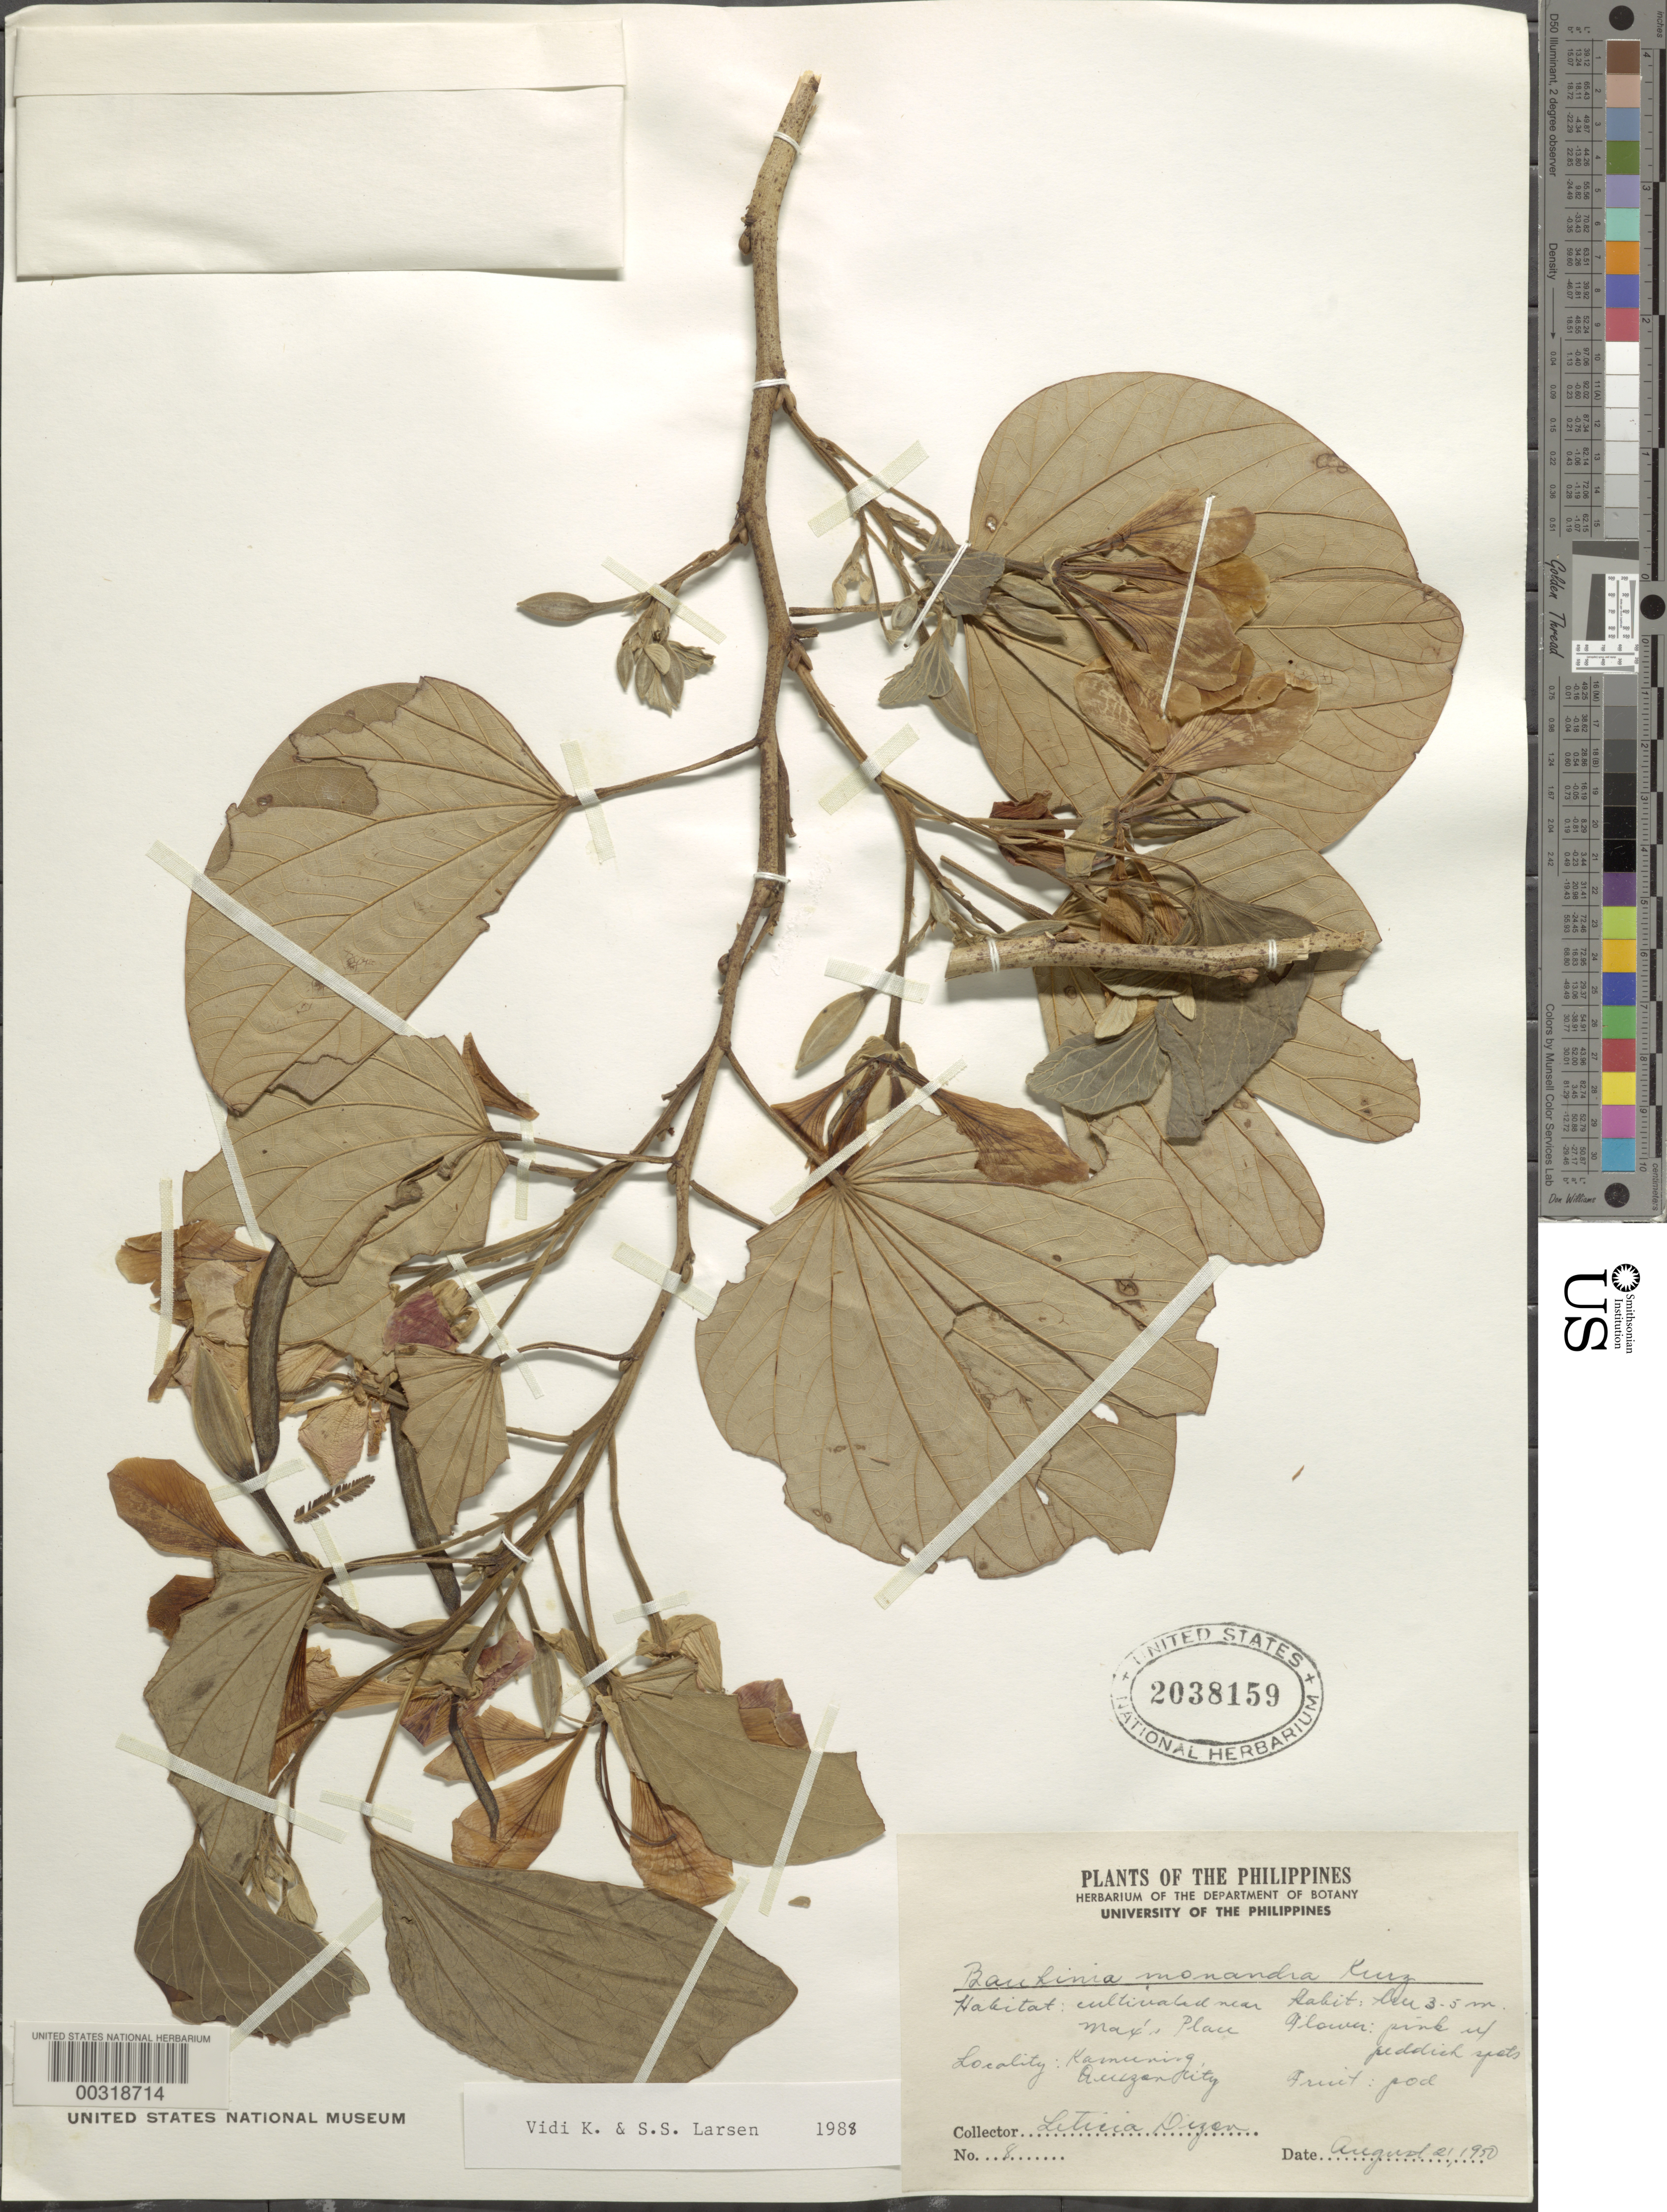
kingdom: Plantae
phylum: Tracheophyta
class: Magnoliopsida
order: Fabales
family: Fabaceae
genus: Bauhinia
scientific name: Bauhinia monandra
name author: Kurz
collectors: L. Dizen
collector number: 8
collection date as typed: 21 Aug 1950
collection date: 1950-08-21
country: Philippines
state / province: Calabarzon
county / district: Quezon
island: Luzon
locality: Kamuning, quezon city, near max's place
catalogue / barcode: US 2038159